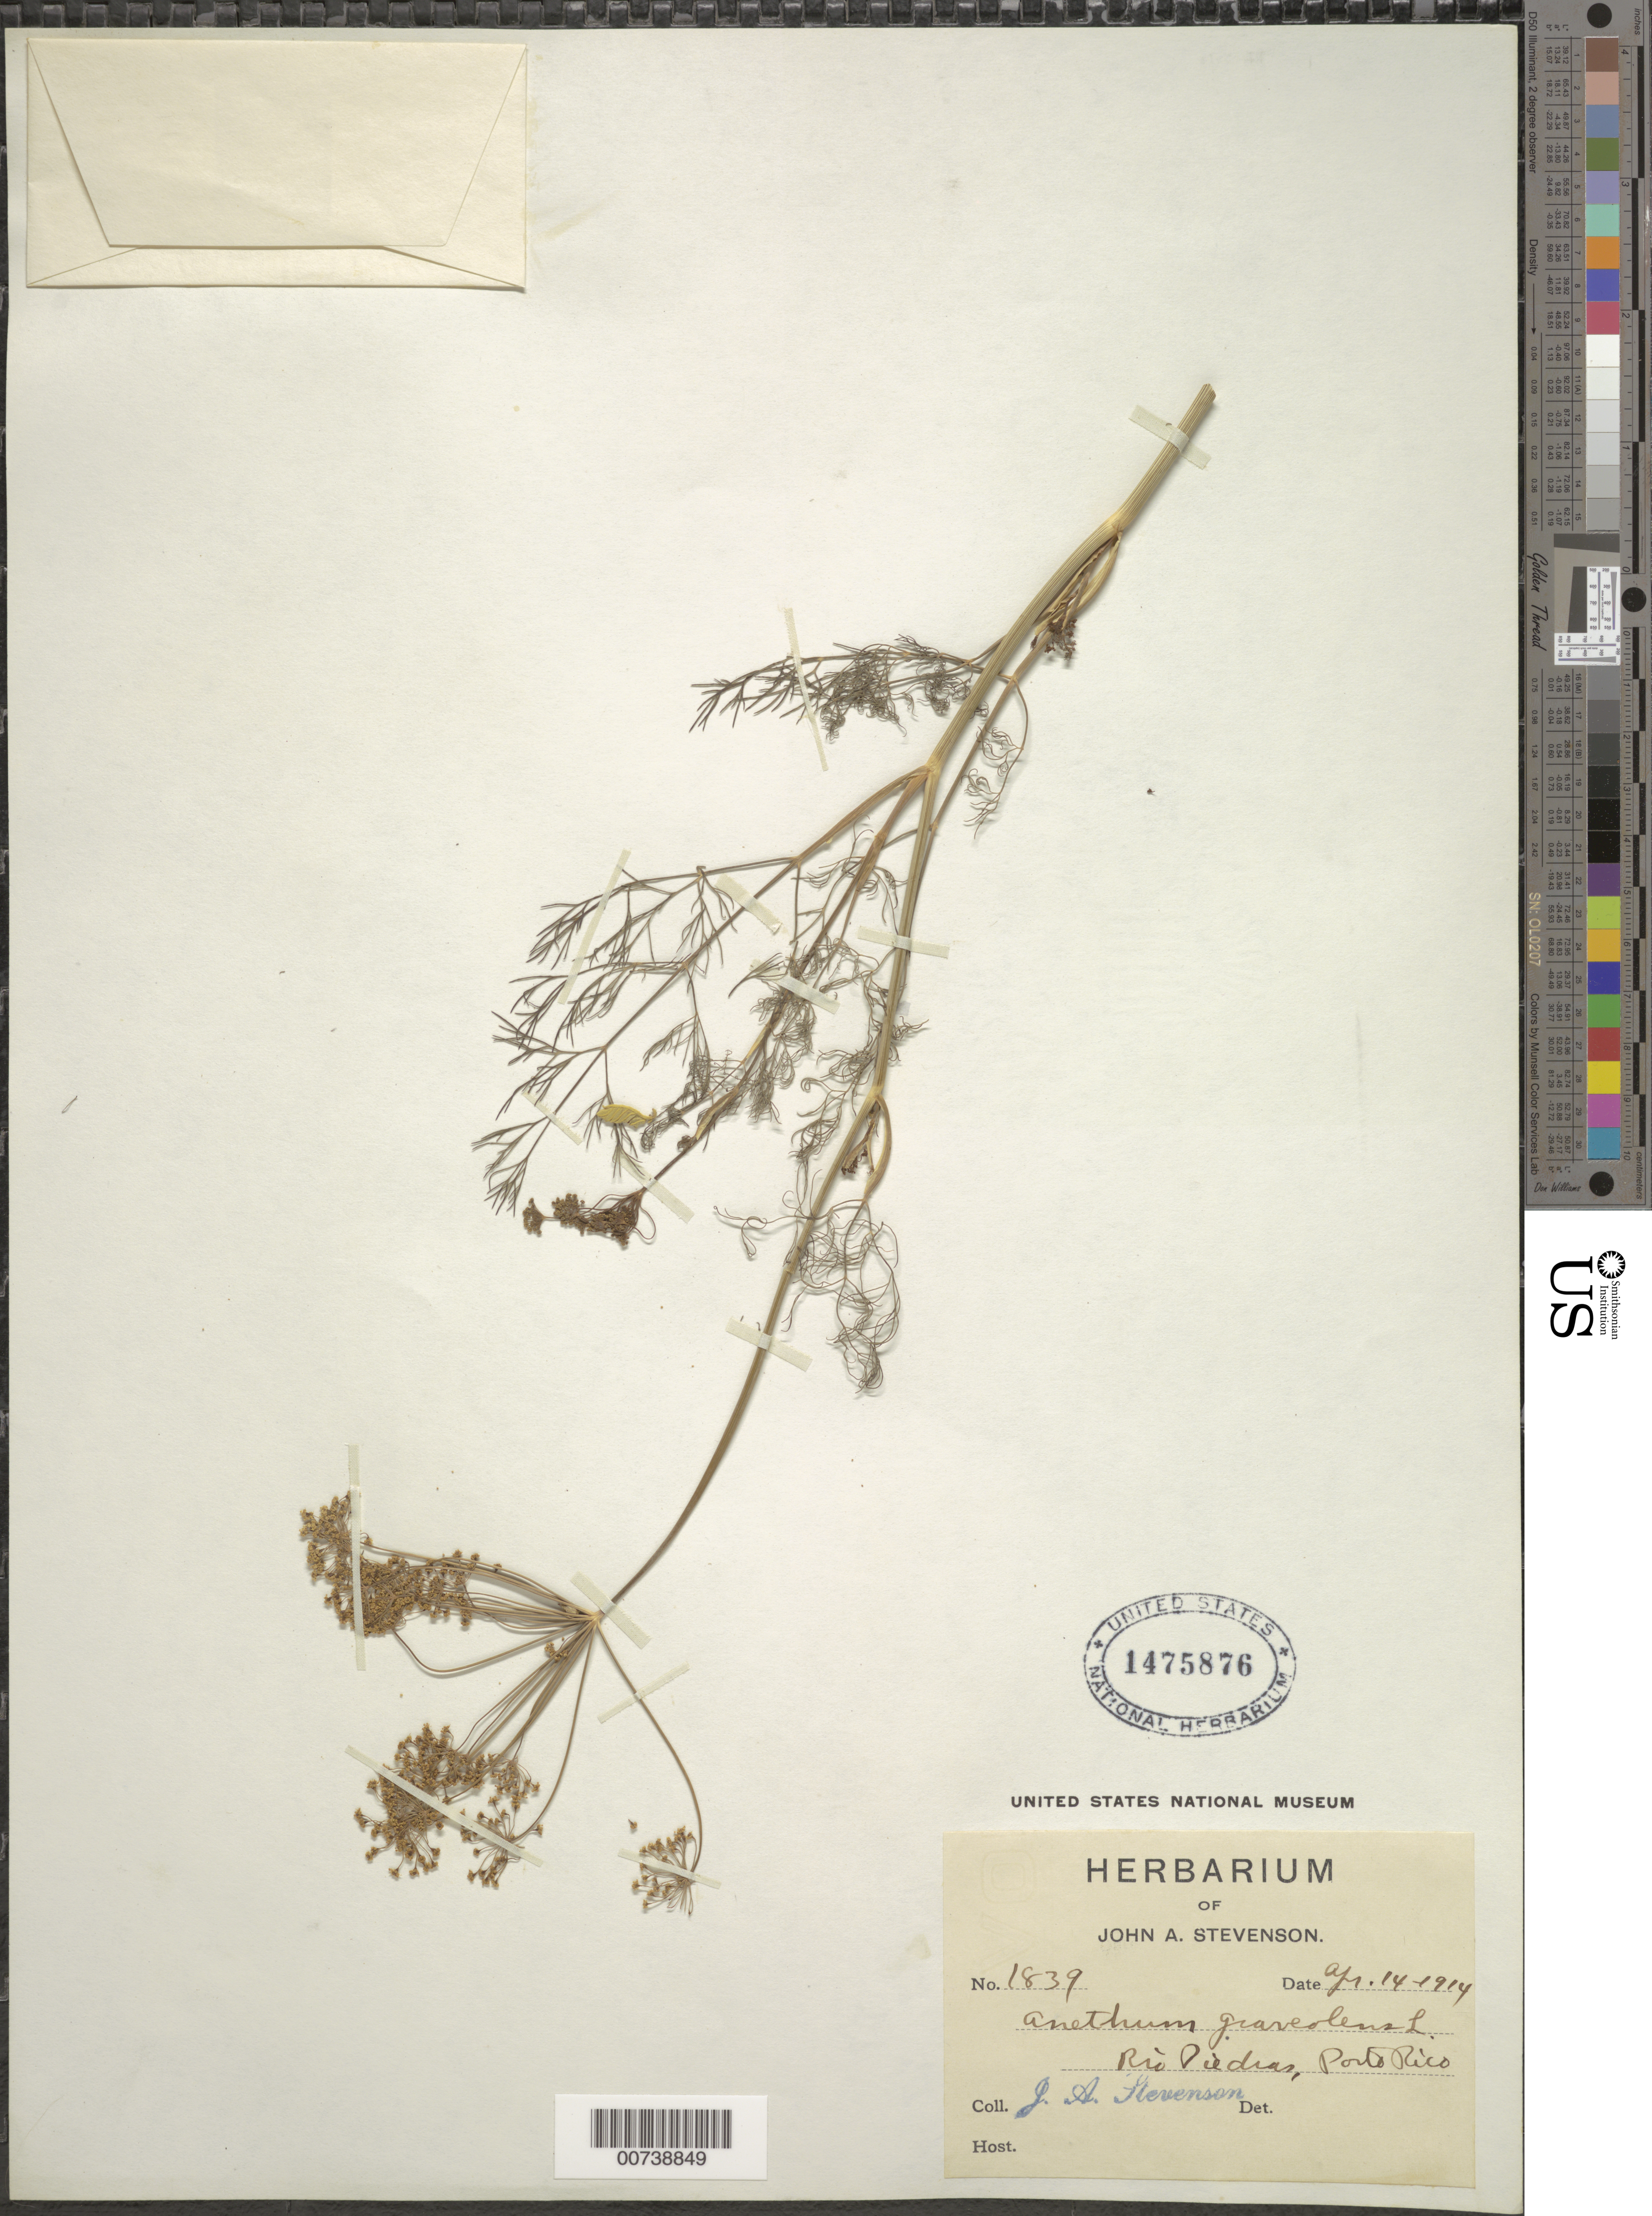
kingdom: Plantae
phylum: Tracheophyta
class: Magnoliopsida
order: Apiales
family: Apiaceae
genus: Foeniculum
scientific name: Foeniculum vulgare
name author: Mill.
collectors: J. Stevenson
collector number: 1839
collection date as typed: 14 Apr 1914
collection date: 1914-04-14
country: Puerto Rico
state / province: San Juan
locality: Rio Piedras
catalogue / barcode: US 1475876